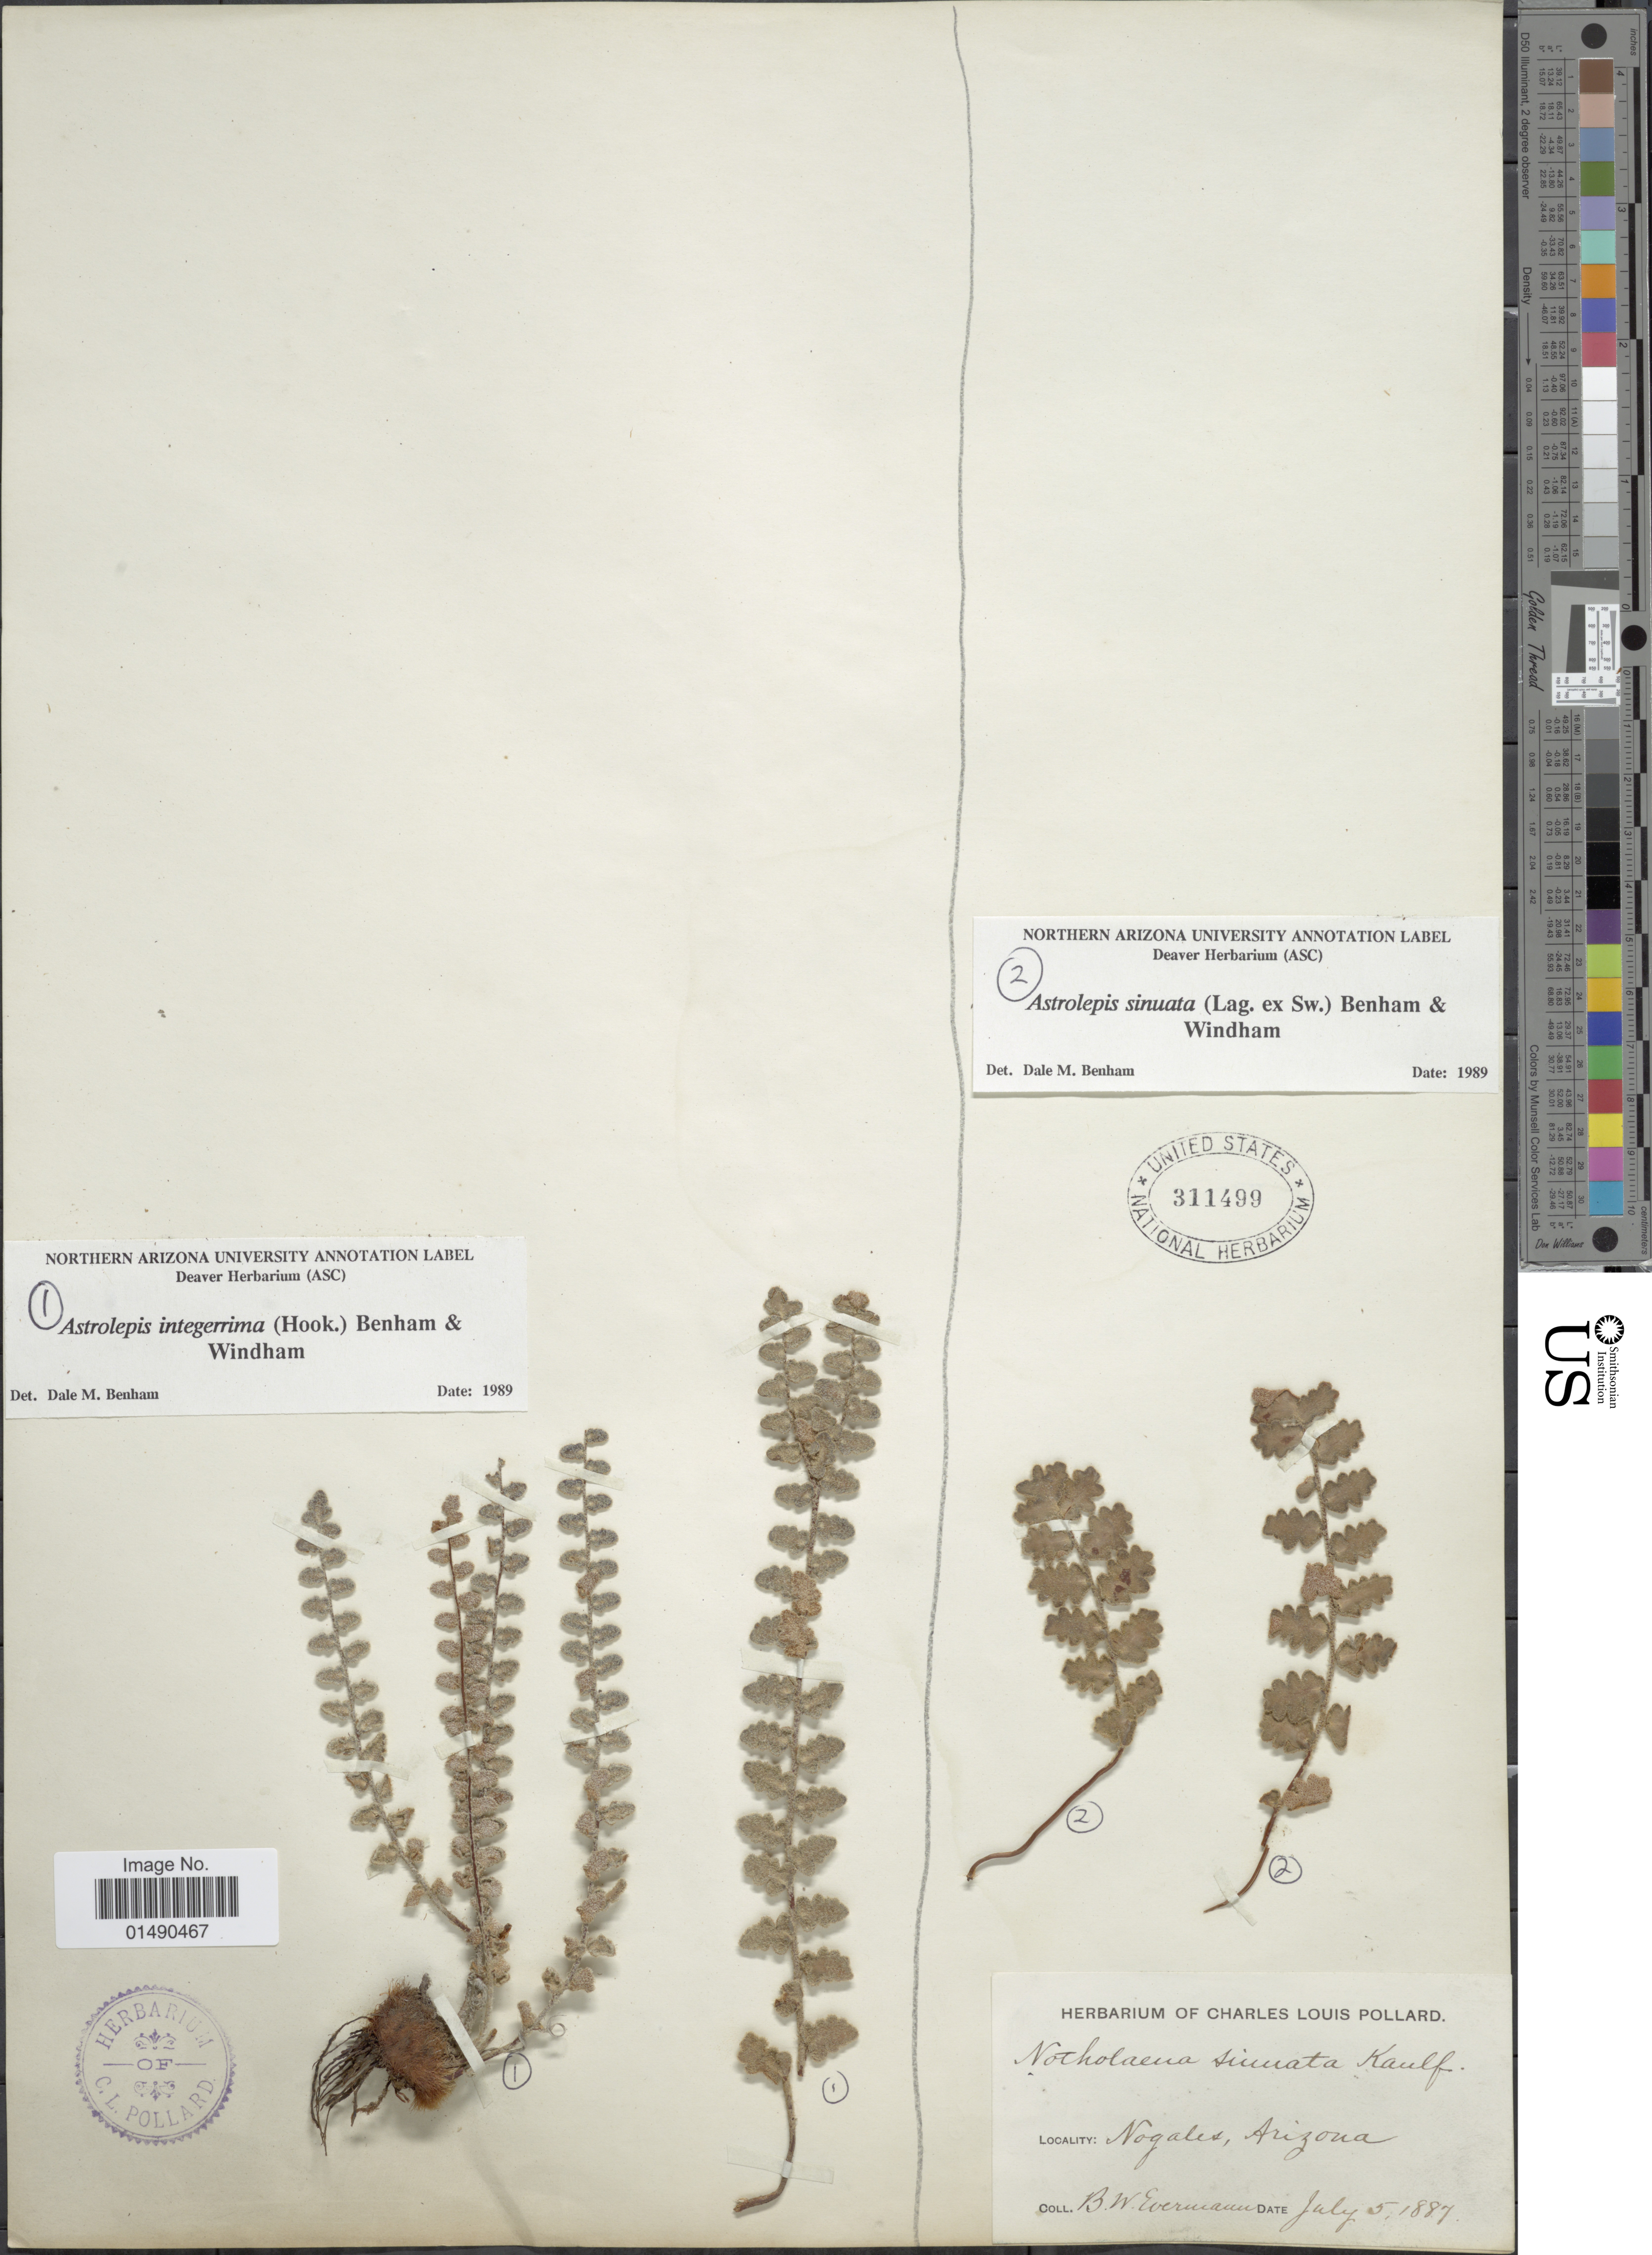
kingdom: Plantae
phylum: Tracheophyta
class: Polypodiopsida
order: Polypodiales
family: Pteridaceae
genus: Astrolepis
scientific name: Astrolepis integerrima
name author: (Hook.) D.M. Benham & Windham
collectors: B. W. Evermann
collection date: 1887-07-05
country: United States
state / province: Arizona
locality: Nogales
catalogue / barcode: US 311499